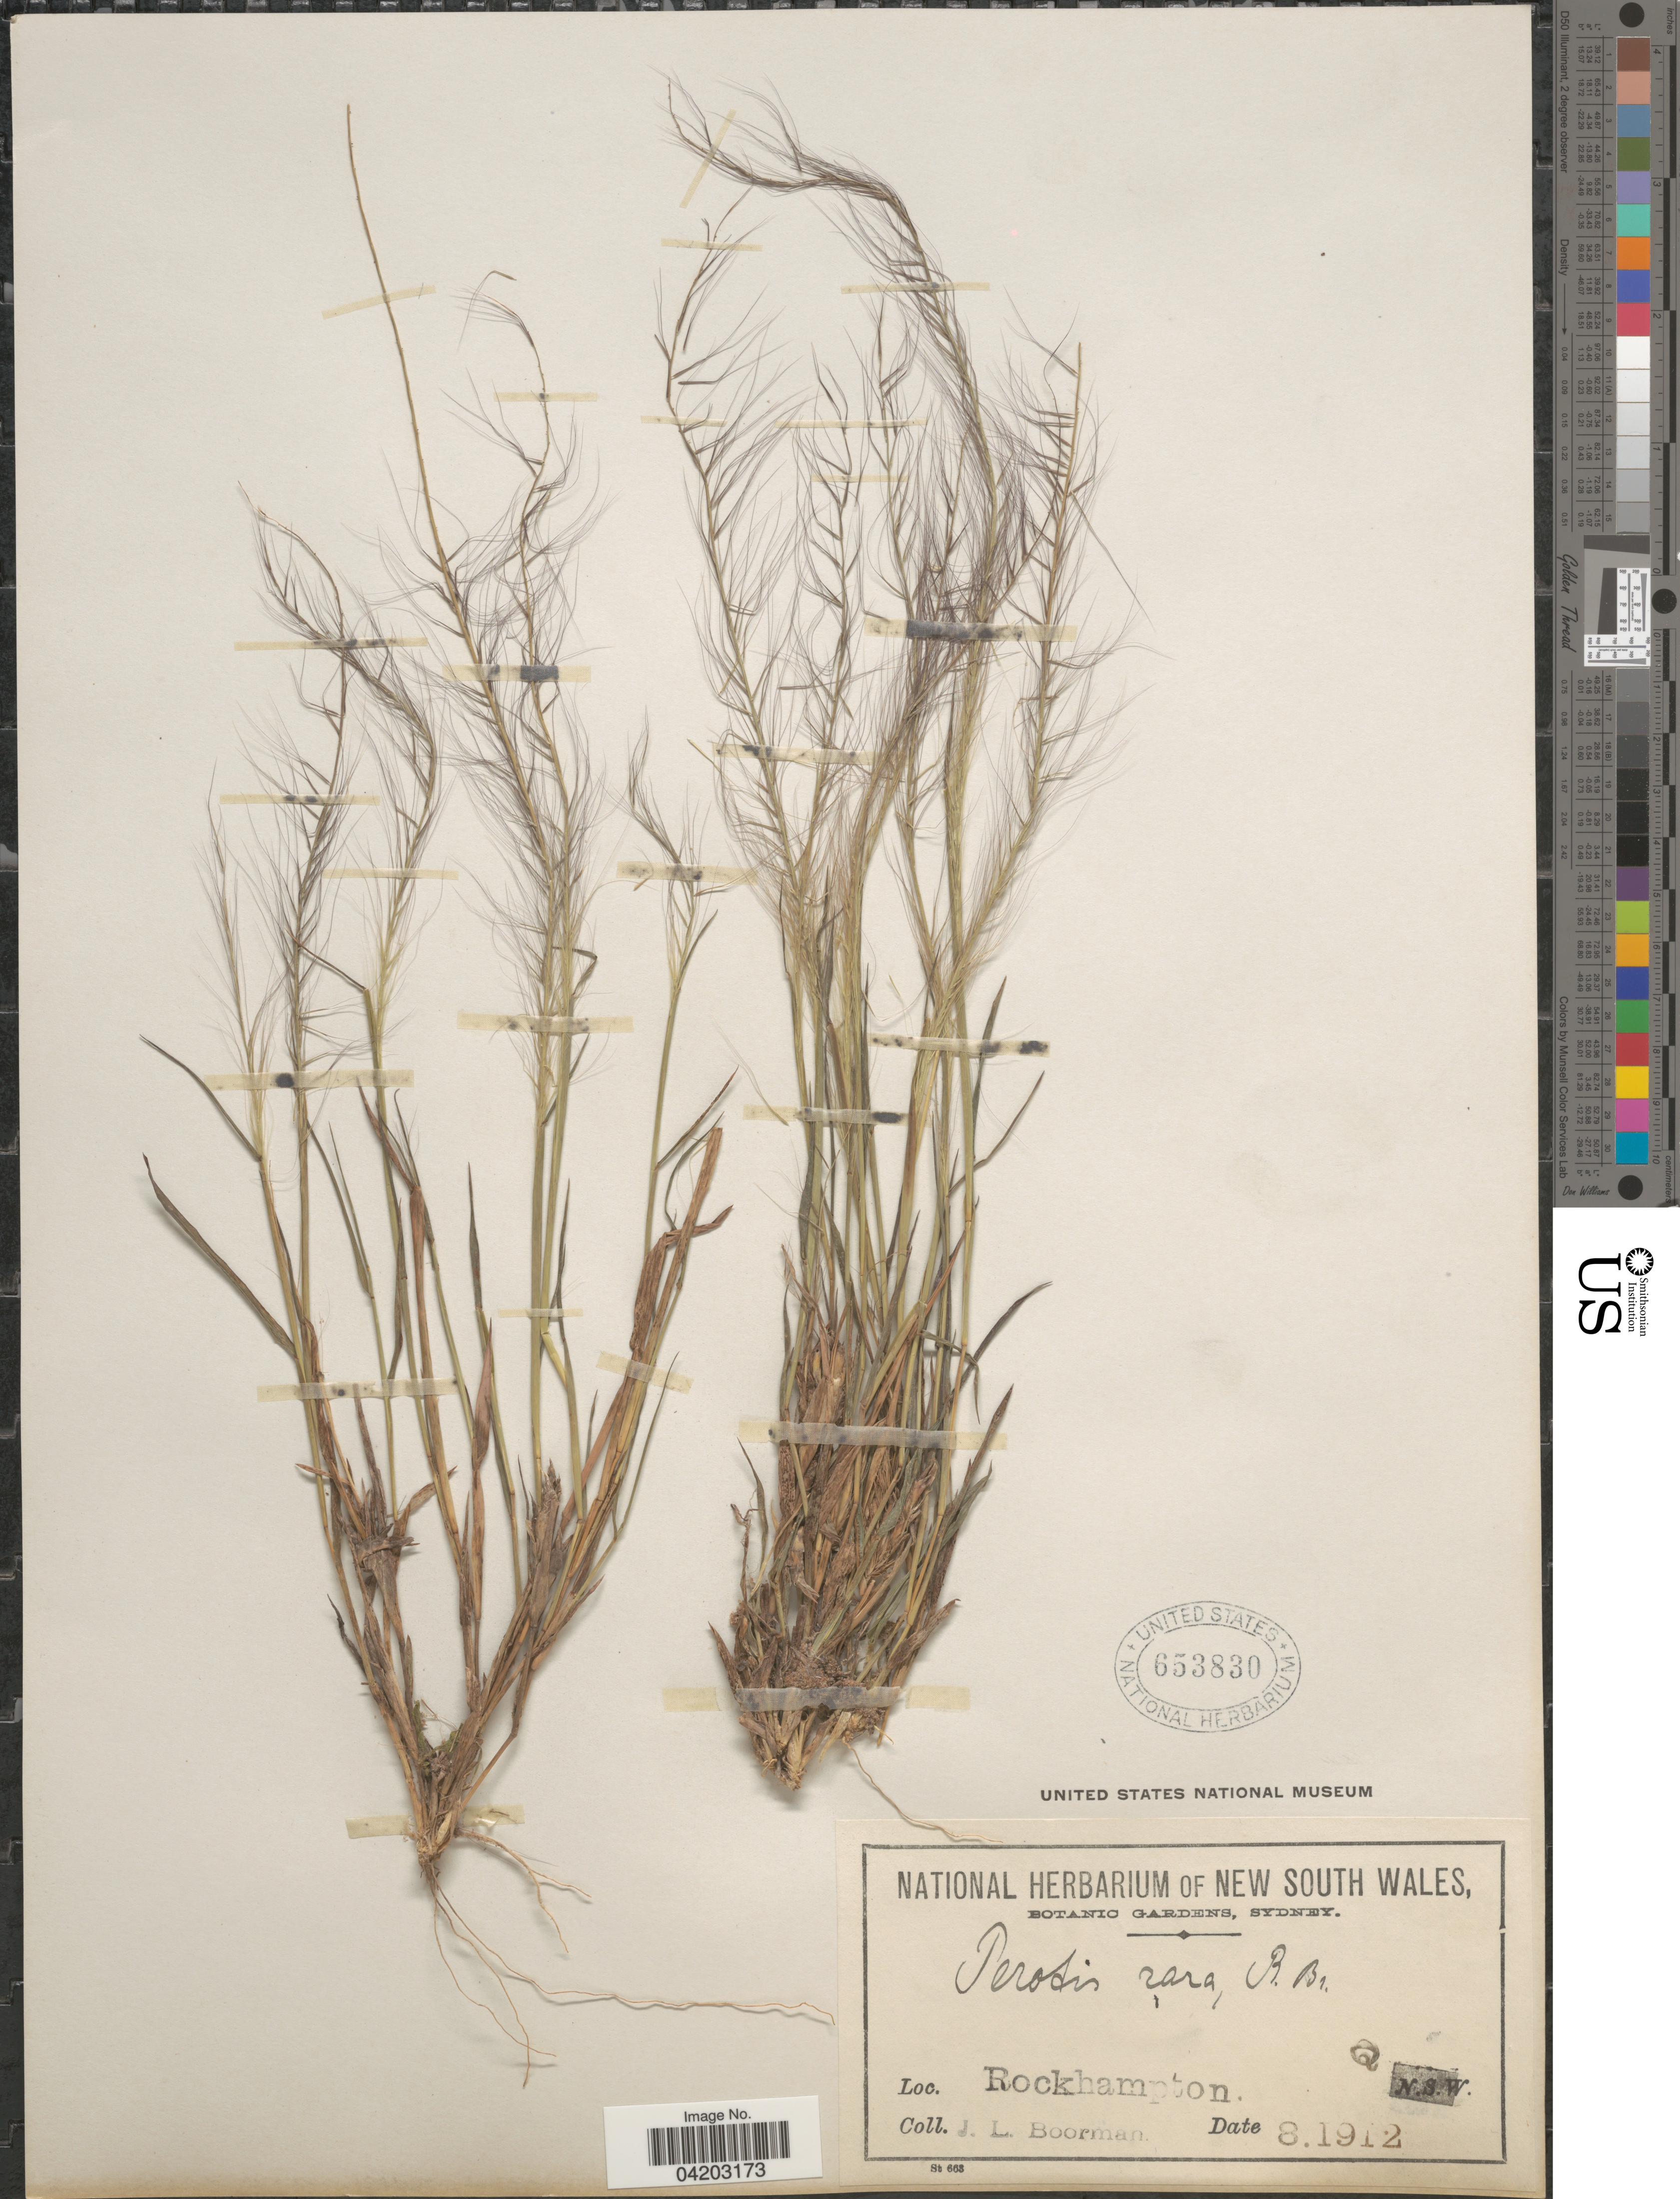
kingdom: Plantae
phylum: Tracheophyta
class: Liliopsida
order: Poales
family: Poaceae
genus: Perotis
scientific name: Perotis rara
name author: R. Br.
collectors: J. Boorman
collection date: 1912-08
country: Australia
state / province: Queensland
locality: Rockhampton.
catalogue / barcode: US 653830